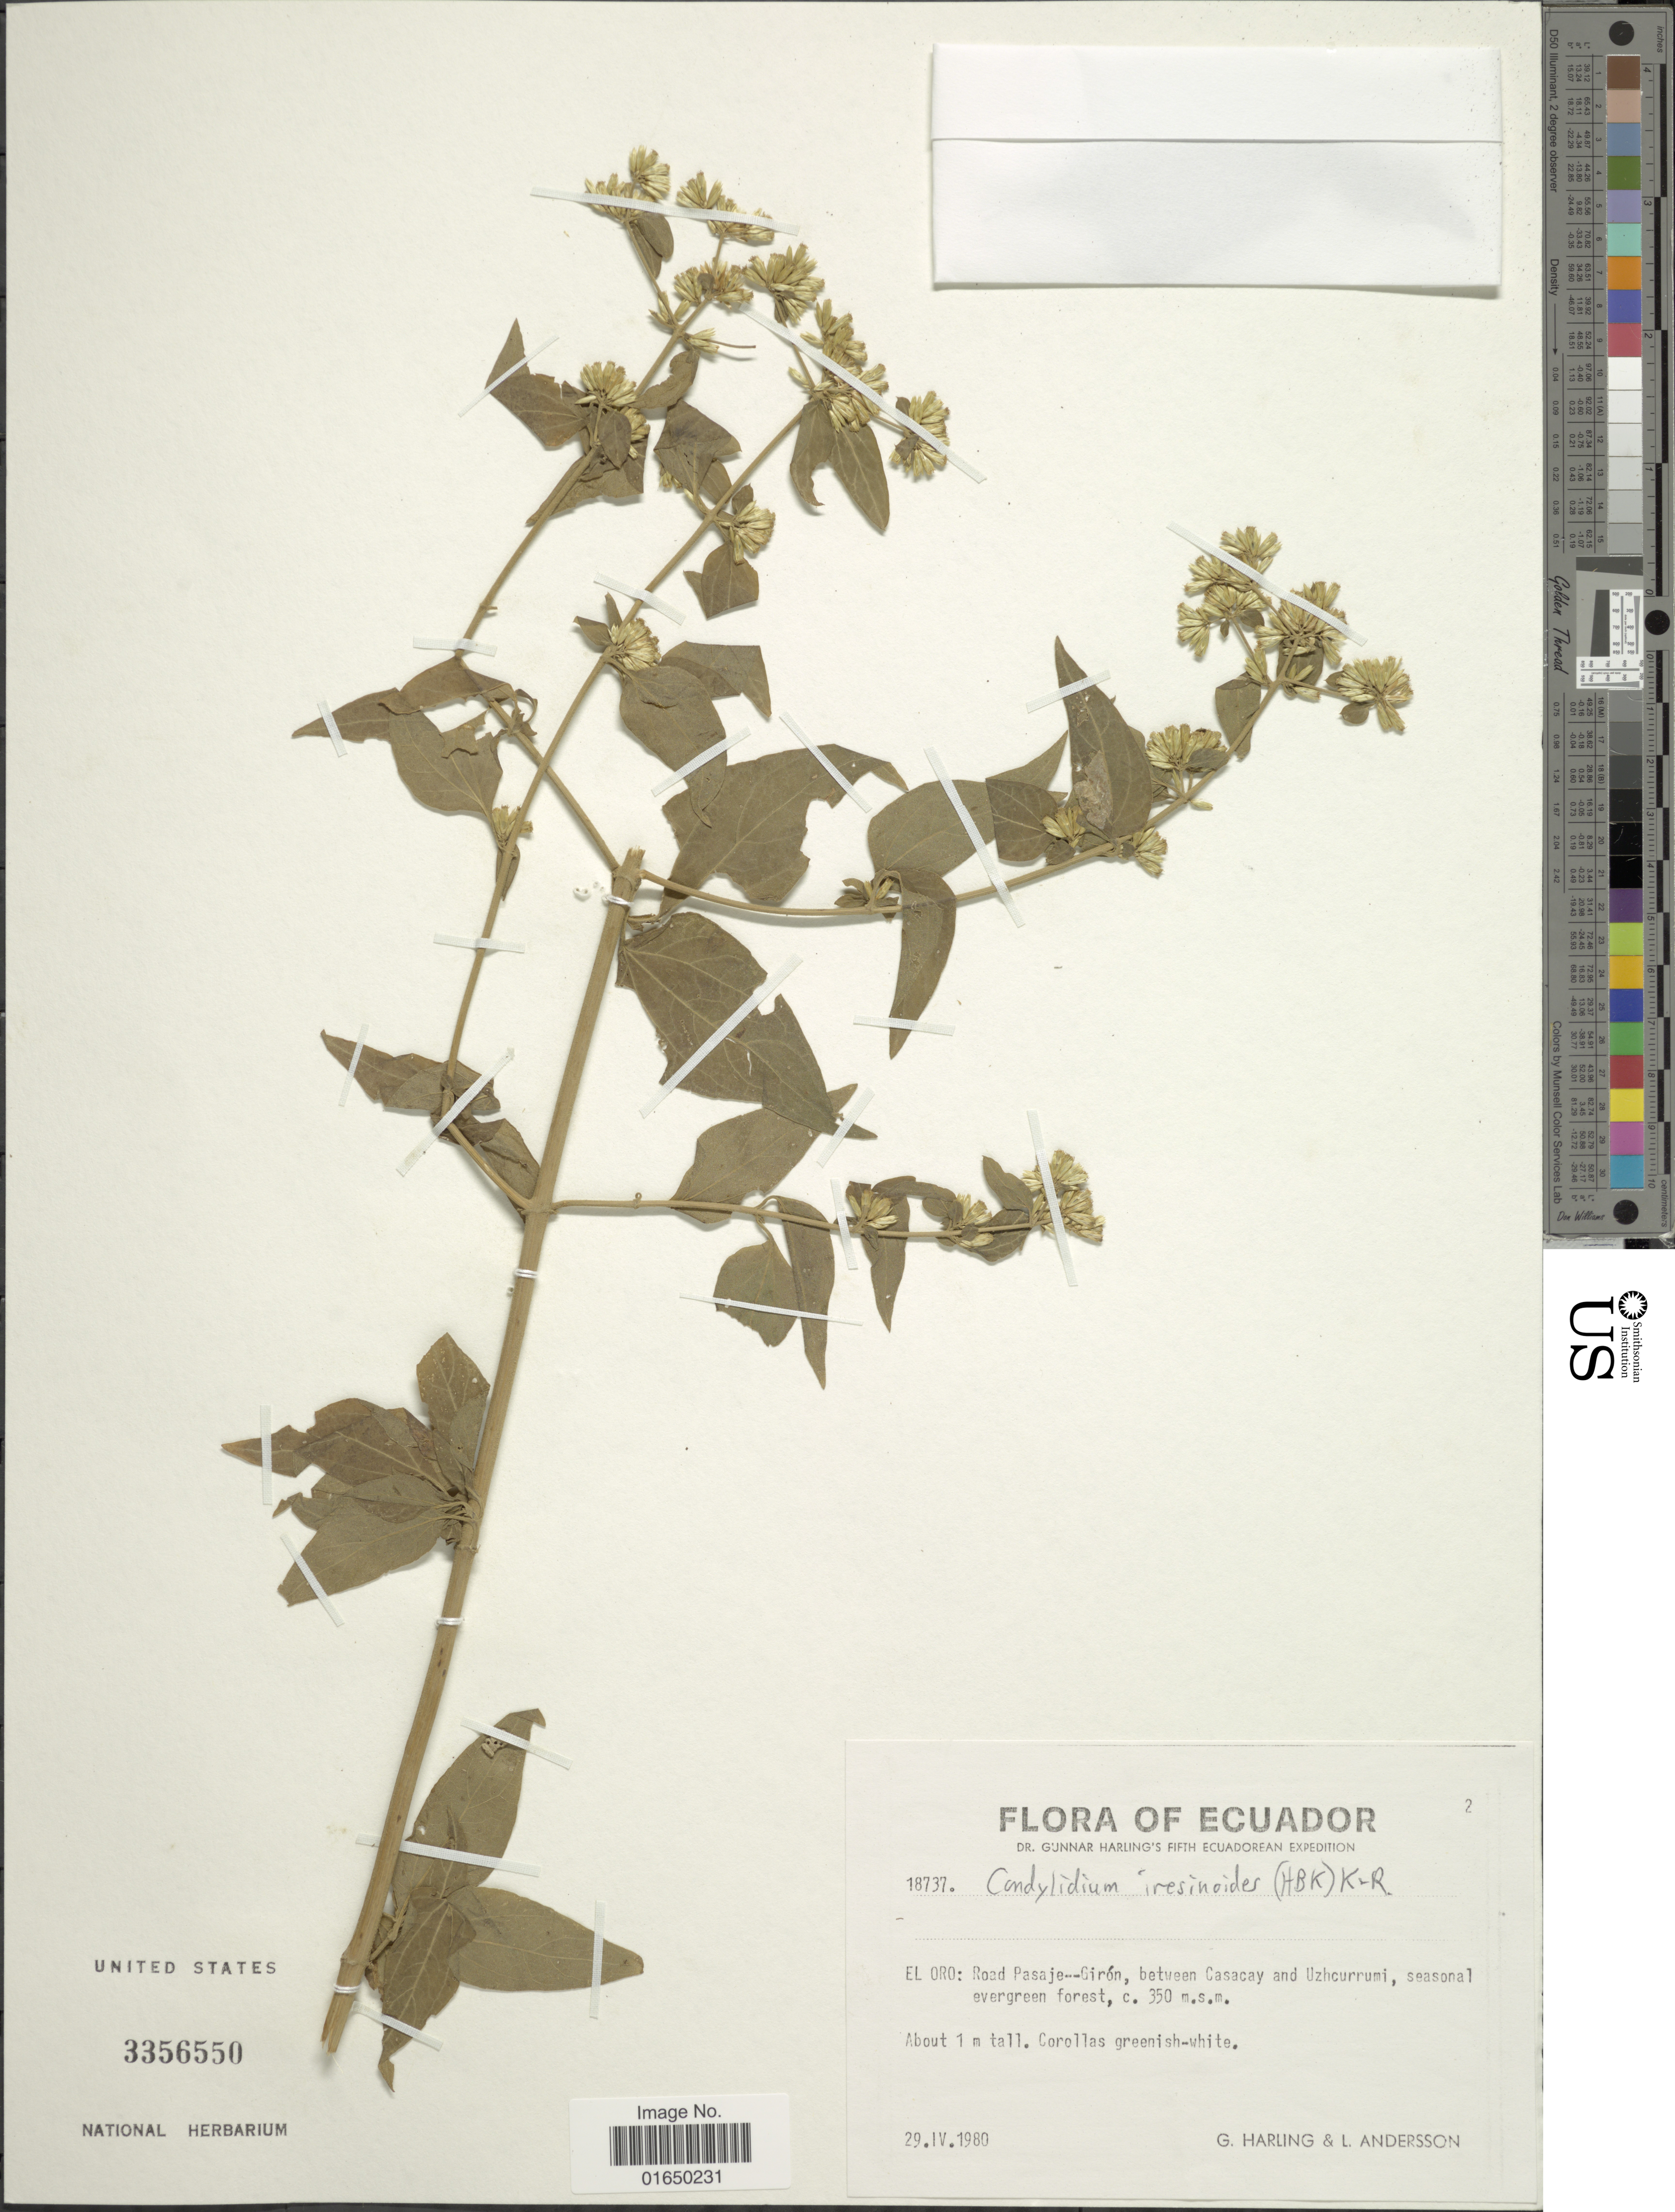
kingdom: Plantae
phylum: Tracheophyta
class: Magnoliopsida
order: Asterales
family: Asteraceae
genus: Condylidium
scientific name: Condylidium iresinoides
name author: (Kunth) R.M. King & H. Rob.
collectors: G. Harling & L. Andersson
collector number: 18737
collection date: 1980-04-29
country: Ecuador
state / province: El Oro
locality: Road Pasaje-Girón, between Casacay and Uzhcurrumi, seasonal evergreen forest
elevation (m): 350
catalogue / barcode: US 3356550